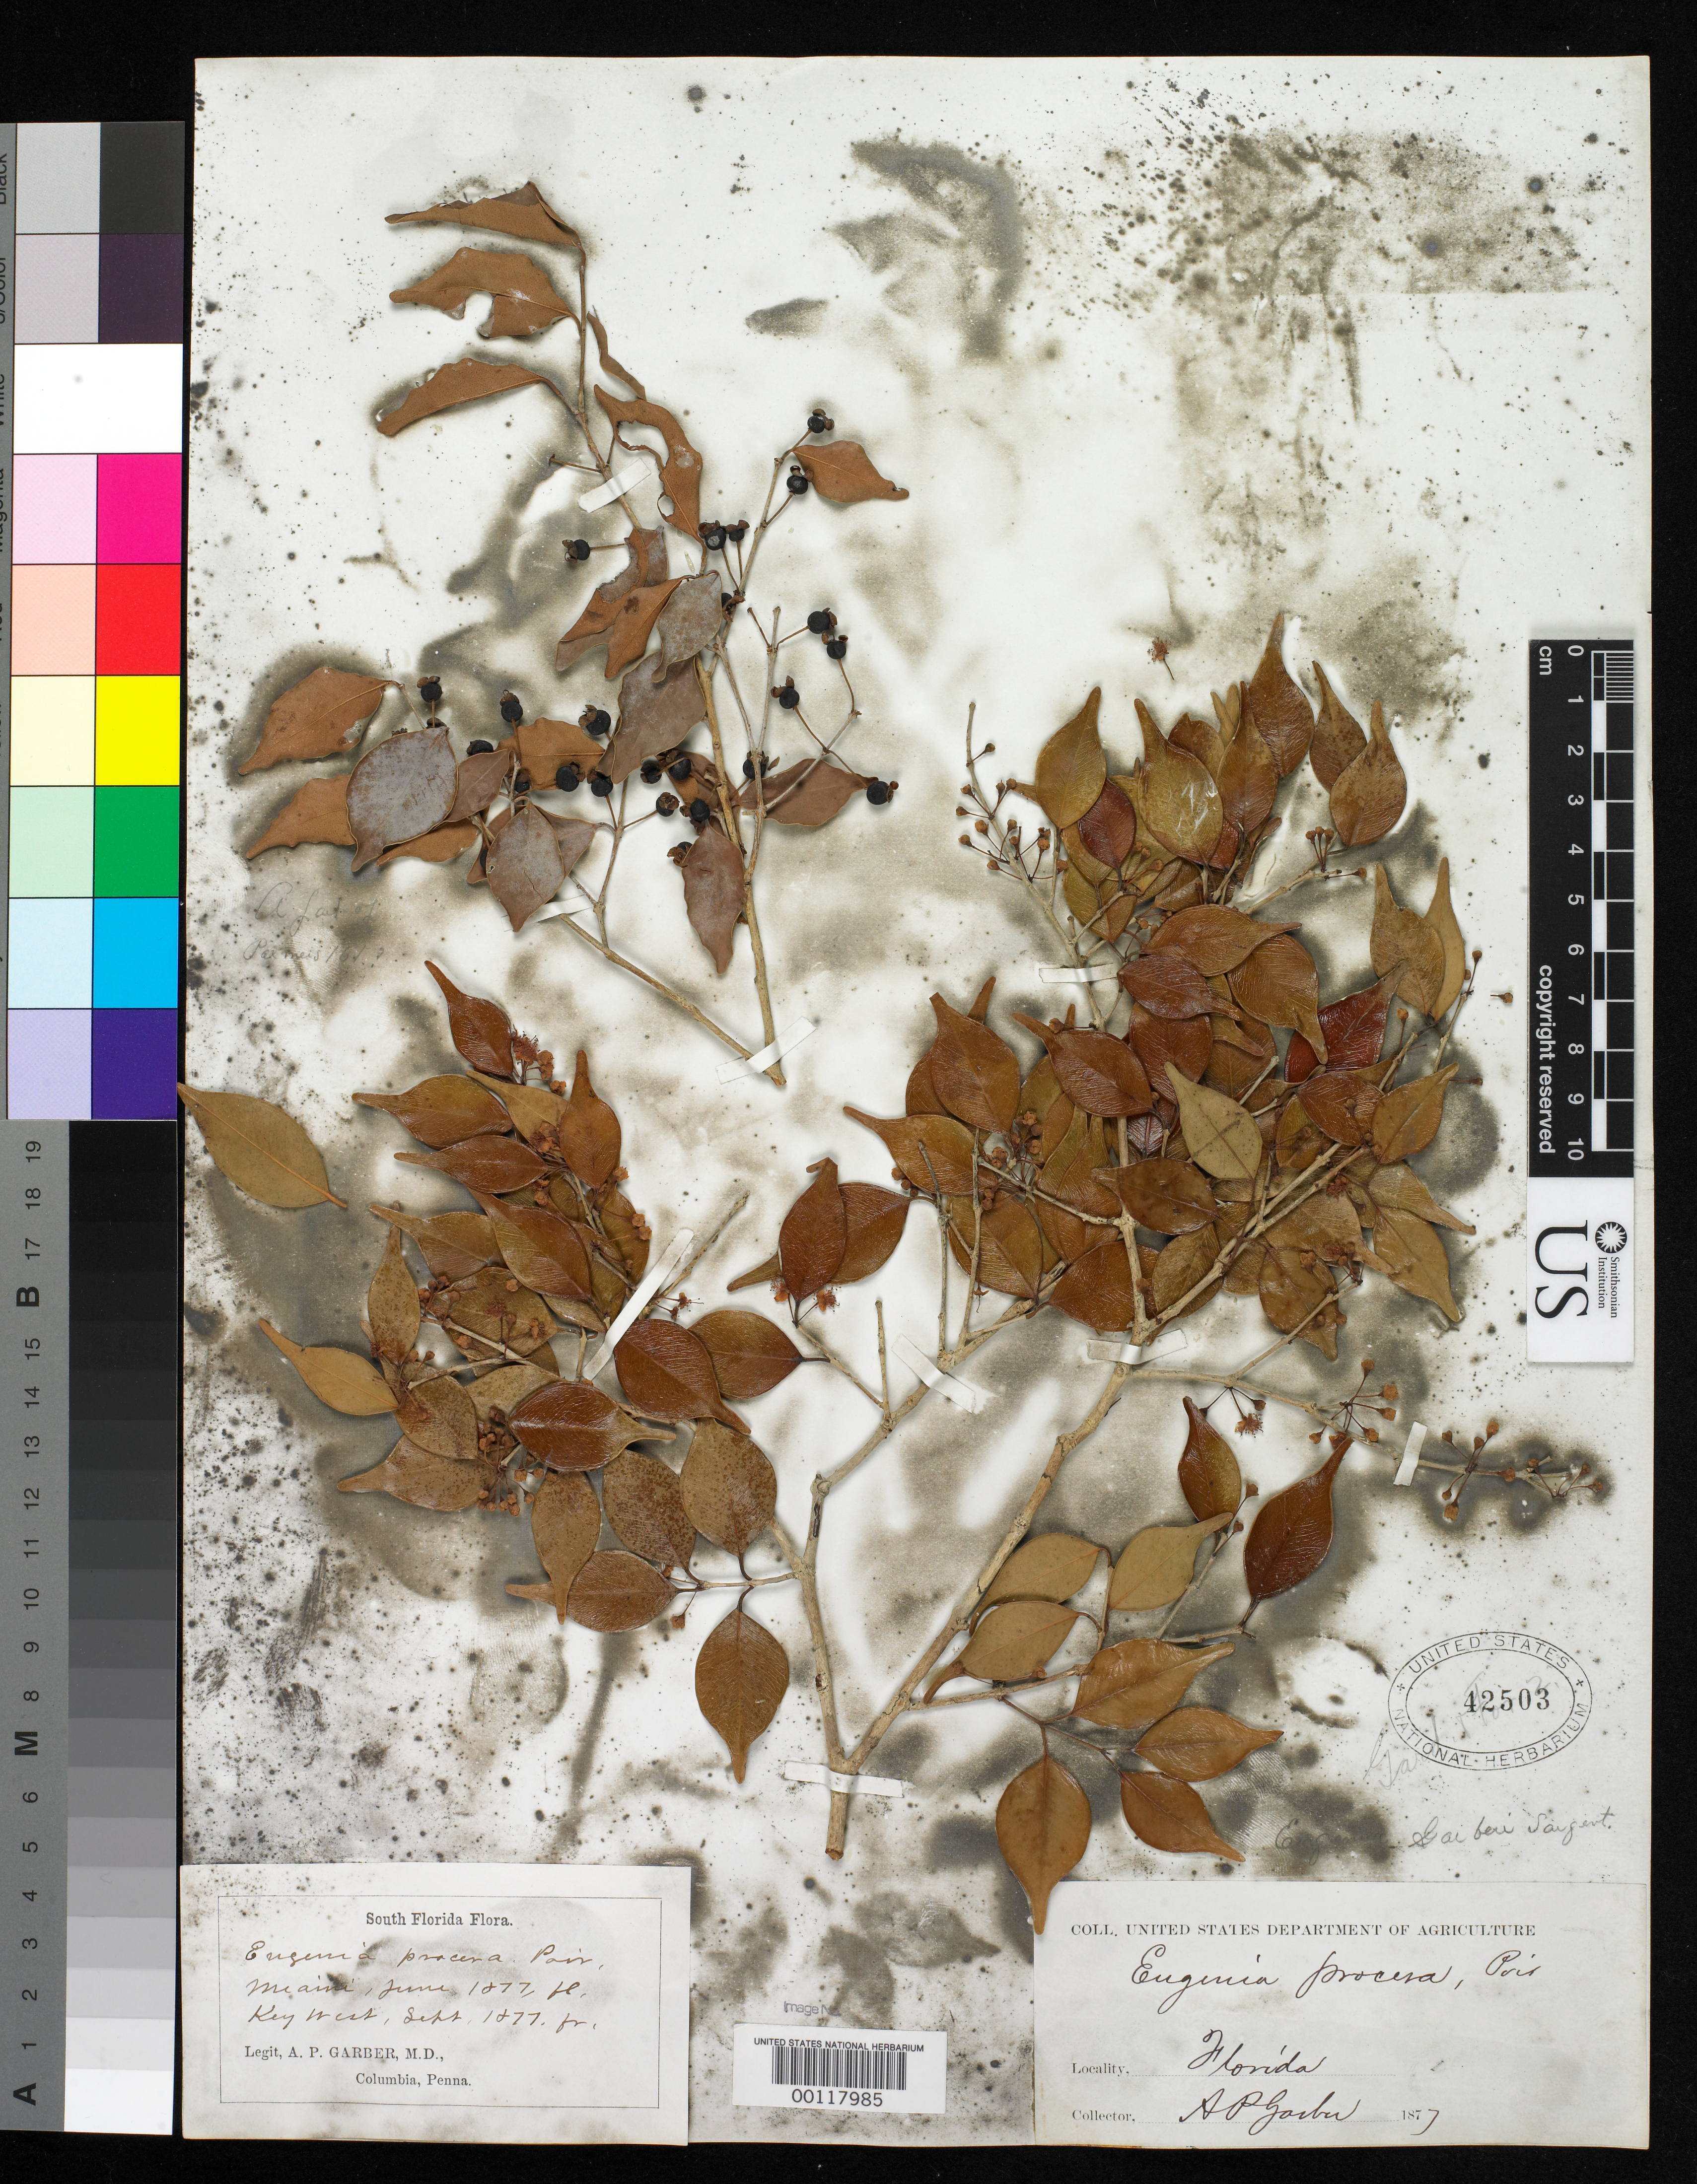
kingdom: Plantae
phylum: Tracheophyta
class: Magnoliopsida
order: Myrtales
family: Myrtaceae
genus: Eugenia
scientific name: Eugenia garberi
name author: Sarg.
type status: Type Collection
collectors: A. P. Garber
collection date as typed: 1877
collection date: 1877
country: United States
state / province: Florida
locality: East of mouth of Miami River.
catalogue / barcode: US 42503